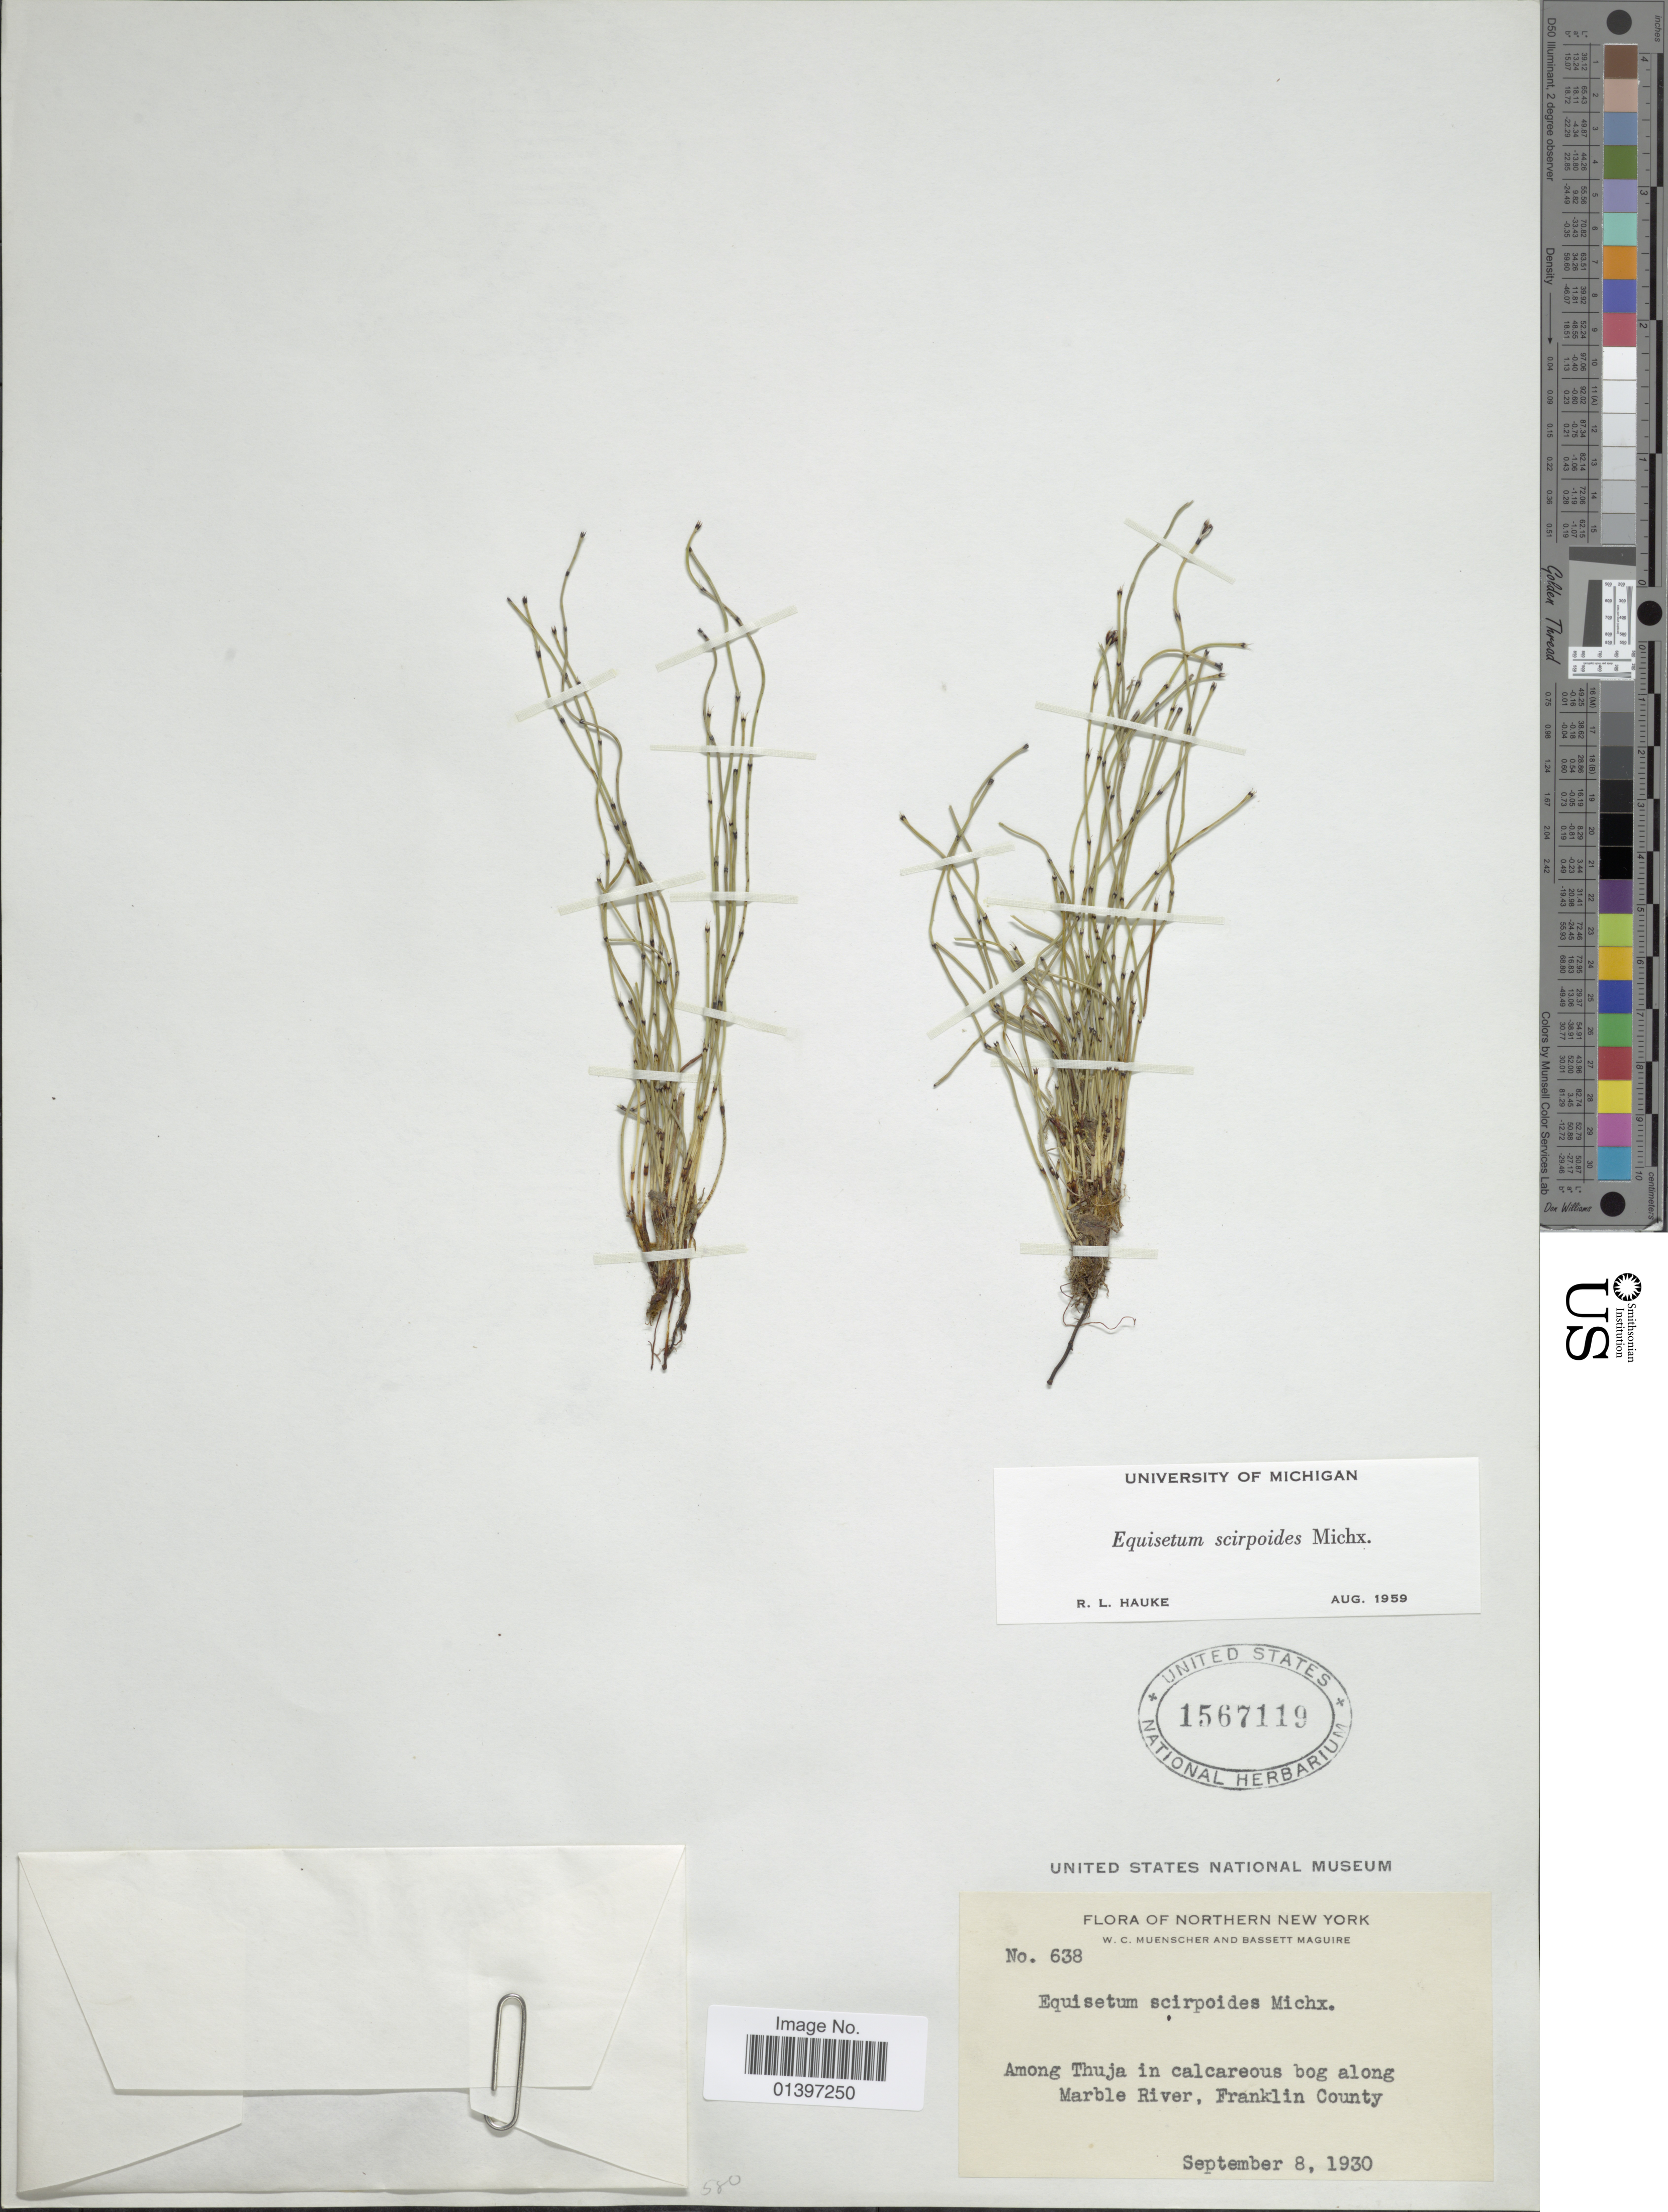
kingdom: Plantae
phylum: Tracheophyta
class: Polypodiopsida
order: Equisetales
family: Equisetaceae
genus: Equisetum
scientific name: Equisetum scirpoides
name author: Michx.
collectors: W. Muenscher & B. Maguire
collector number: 638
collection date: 1930-09-08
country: United States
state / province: New York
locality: Northern New York, Among Thuja in calcareis bog along Marble River, Franklin County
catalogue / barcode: US 1567119